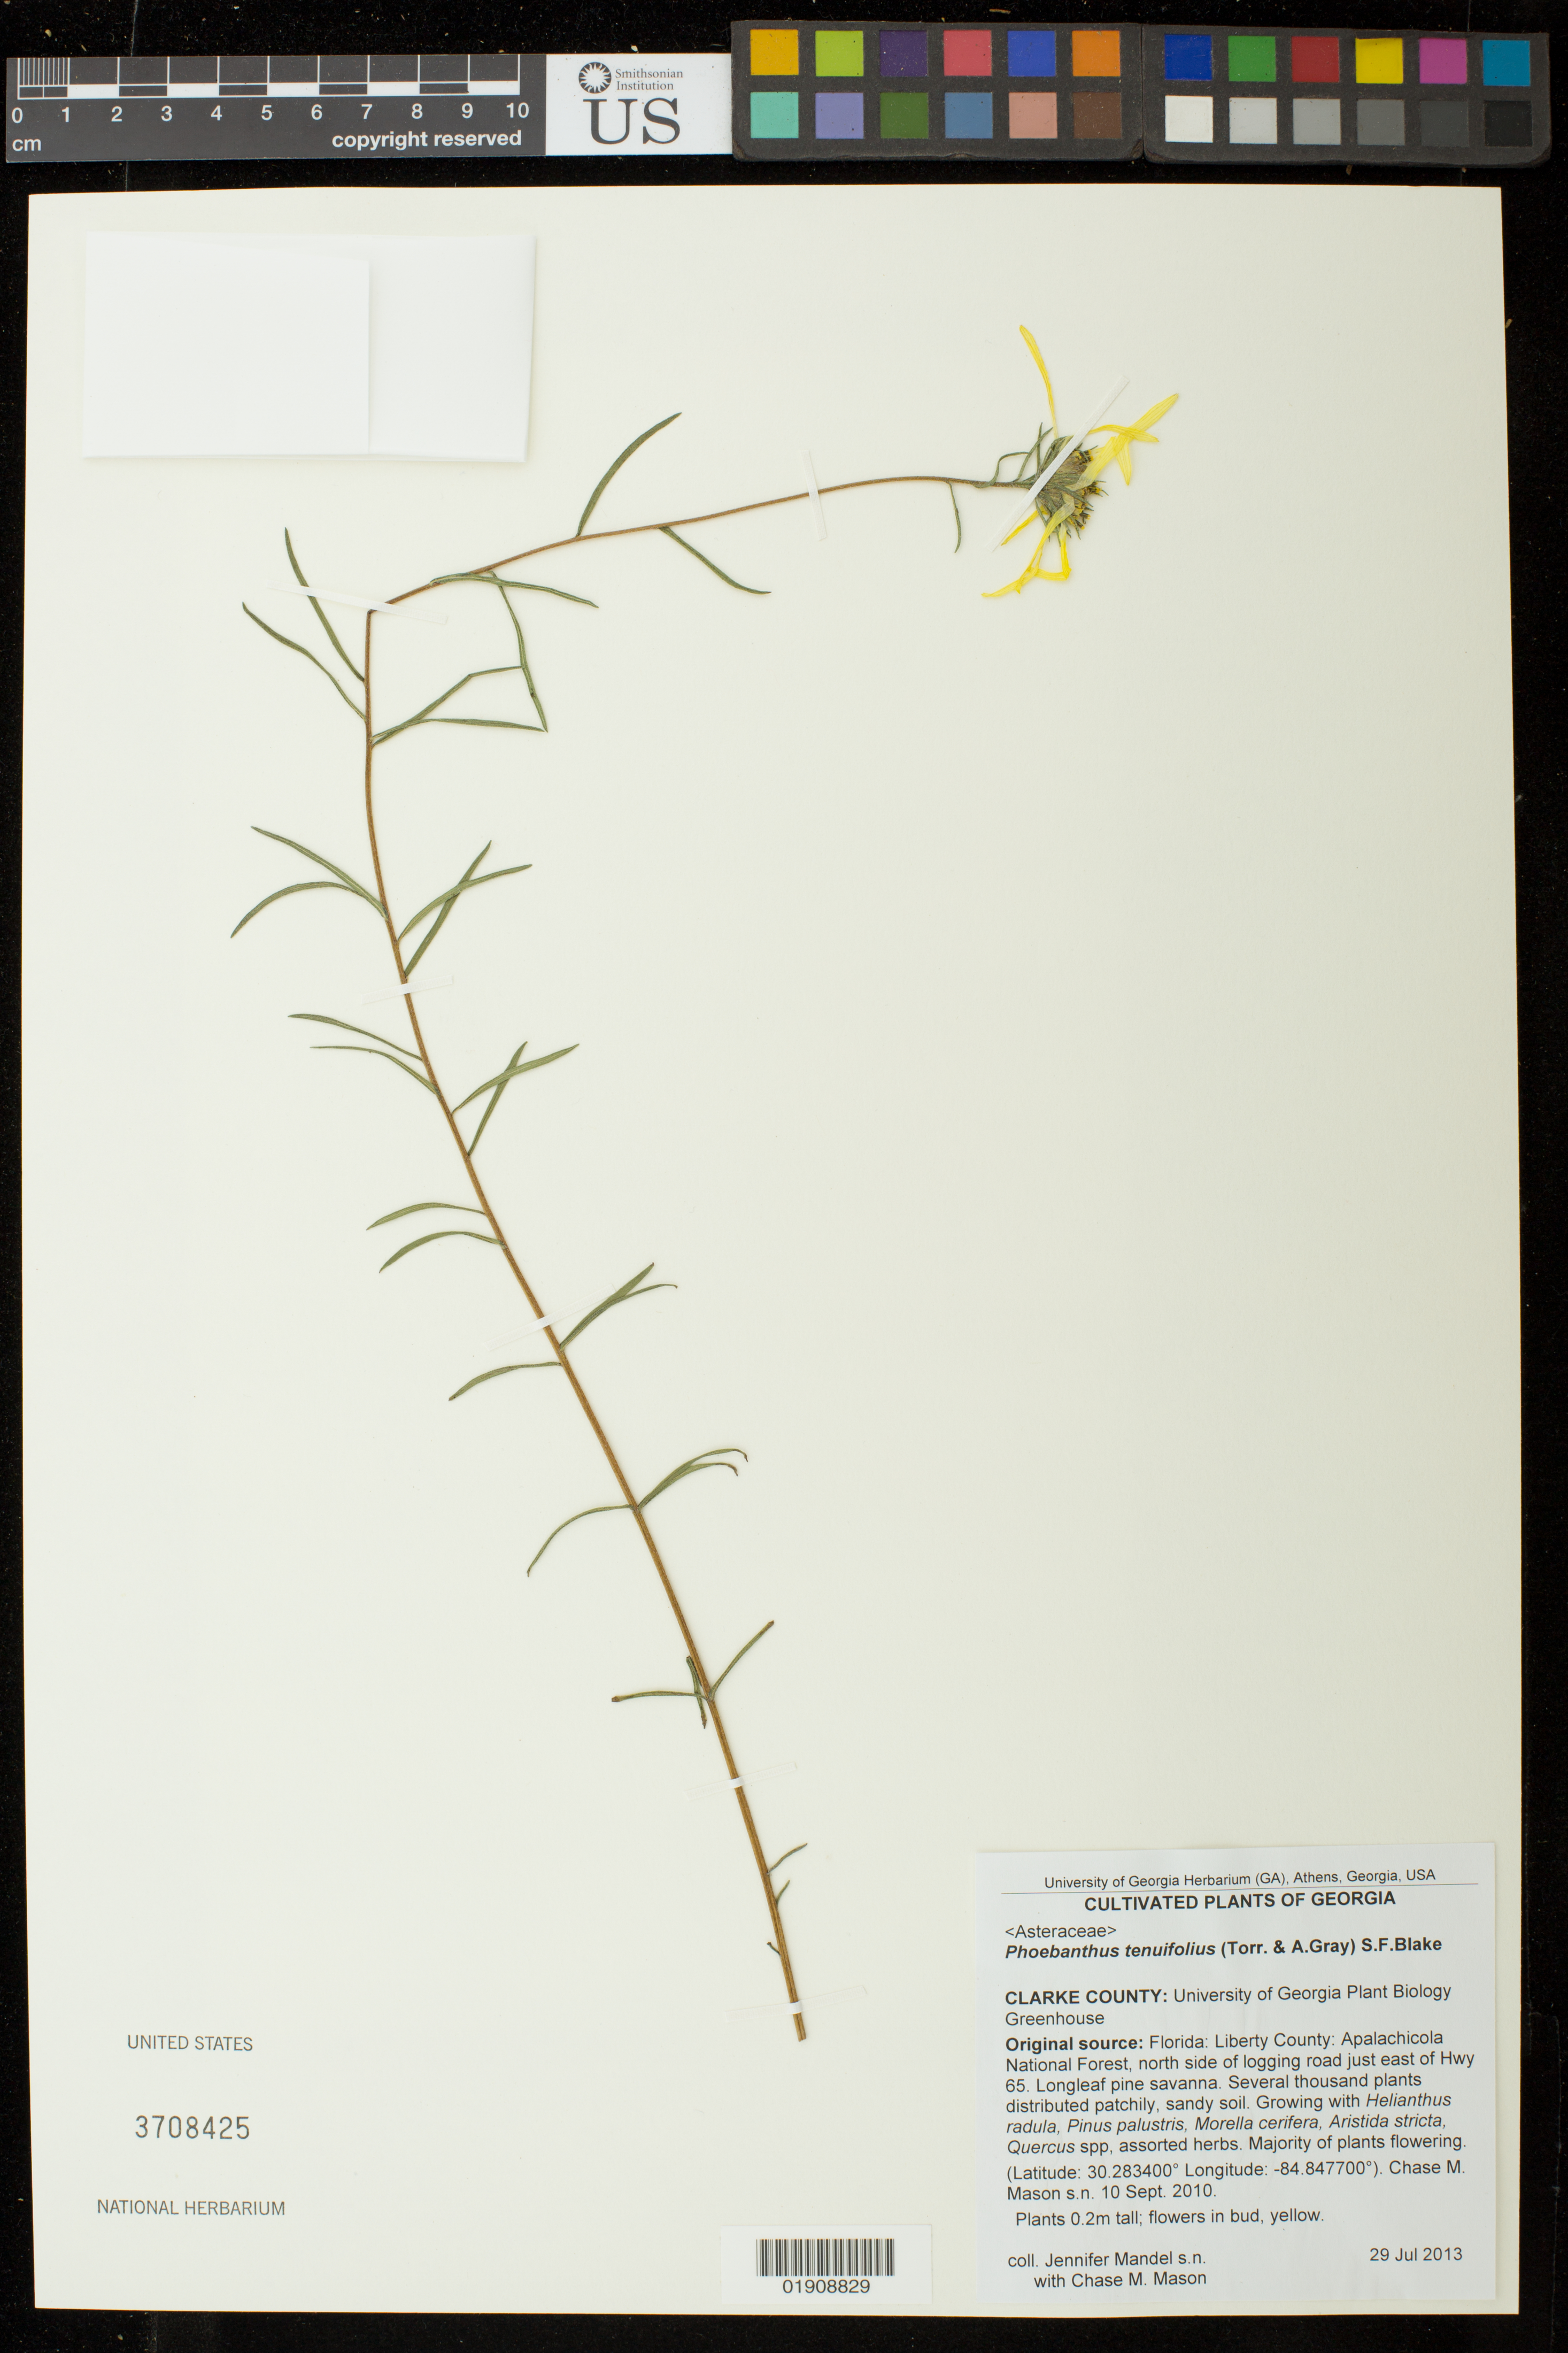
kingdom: Plantae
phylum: Tracheophyta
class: Magnoliopsida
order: Asterales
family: Asteraceae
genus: Phoebanthus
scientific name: Phoebanthus tenuifolius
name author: (Torr. & A. Gray) S.F. Blake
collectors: J. Mandel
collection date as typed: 3 December 2013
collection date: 2013-12-03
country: United States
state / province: Georgia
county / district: Clarke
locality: University of Georgia Plant Biology Greenhouse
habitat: Orig. Source: Florida; Liberty Co., Apalachicola National Forest, N side of logging road just E of Hwy 65. (Lat. 30.283400; Long -84.847700) chase M. Mason s.n. 10 Sept 2010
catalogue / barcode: US 3708425